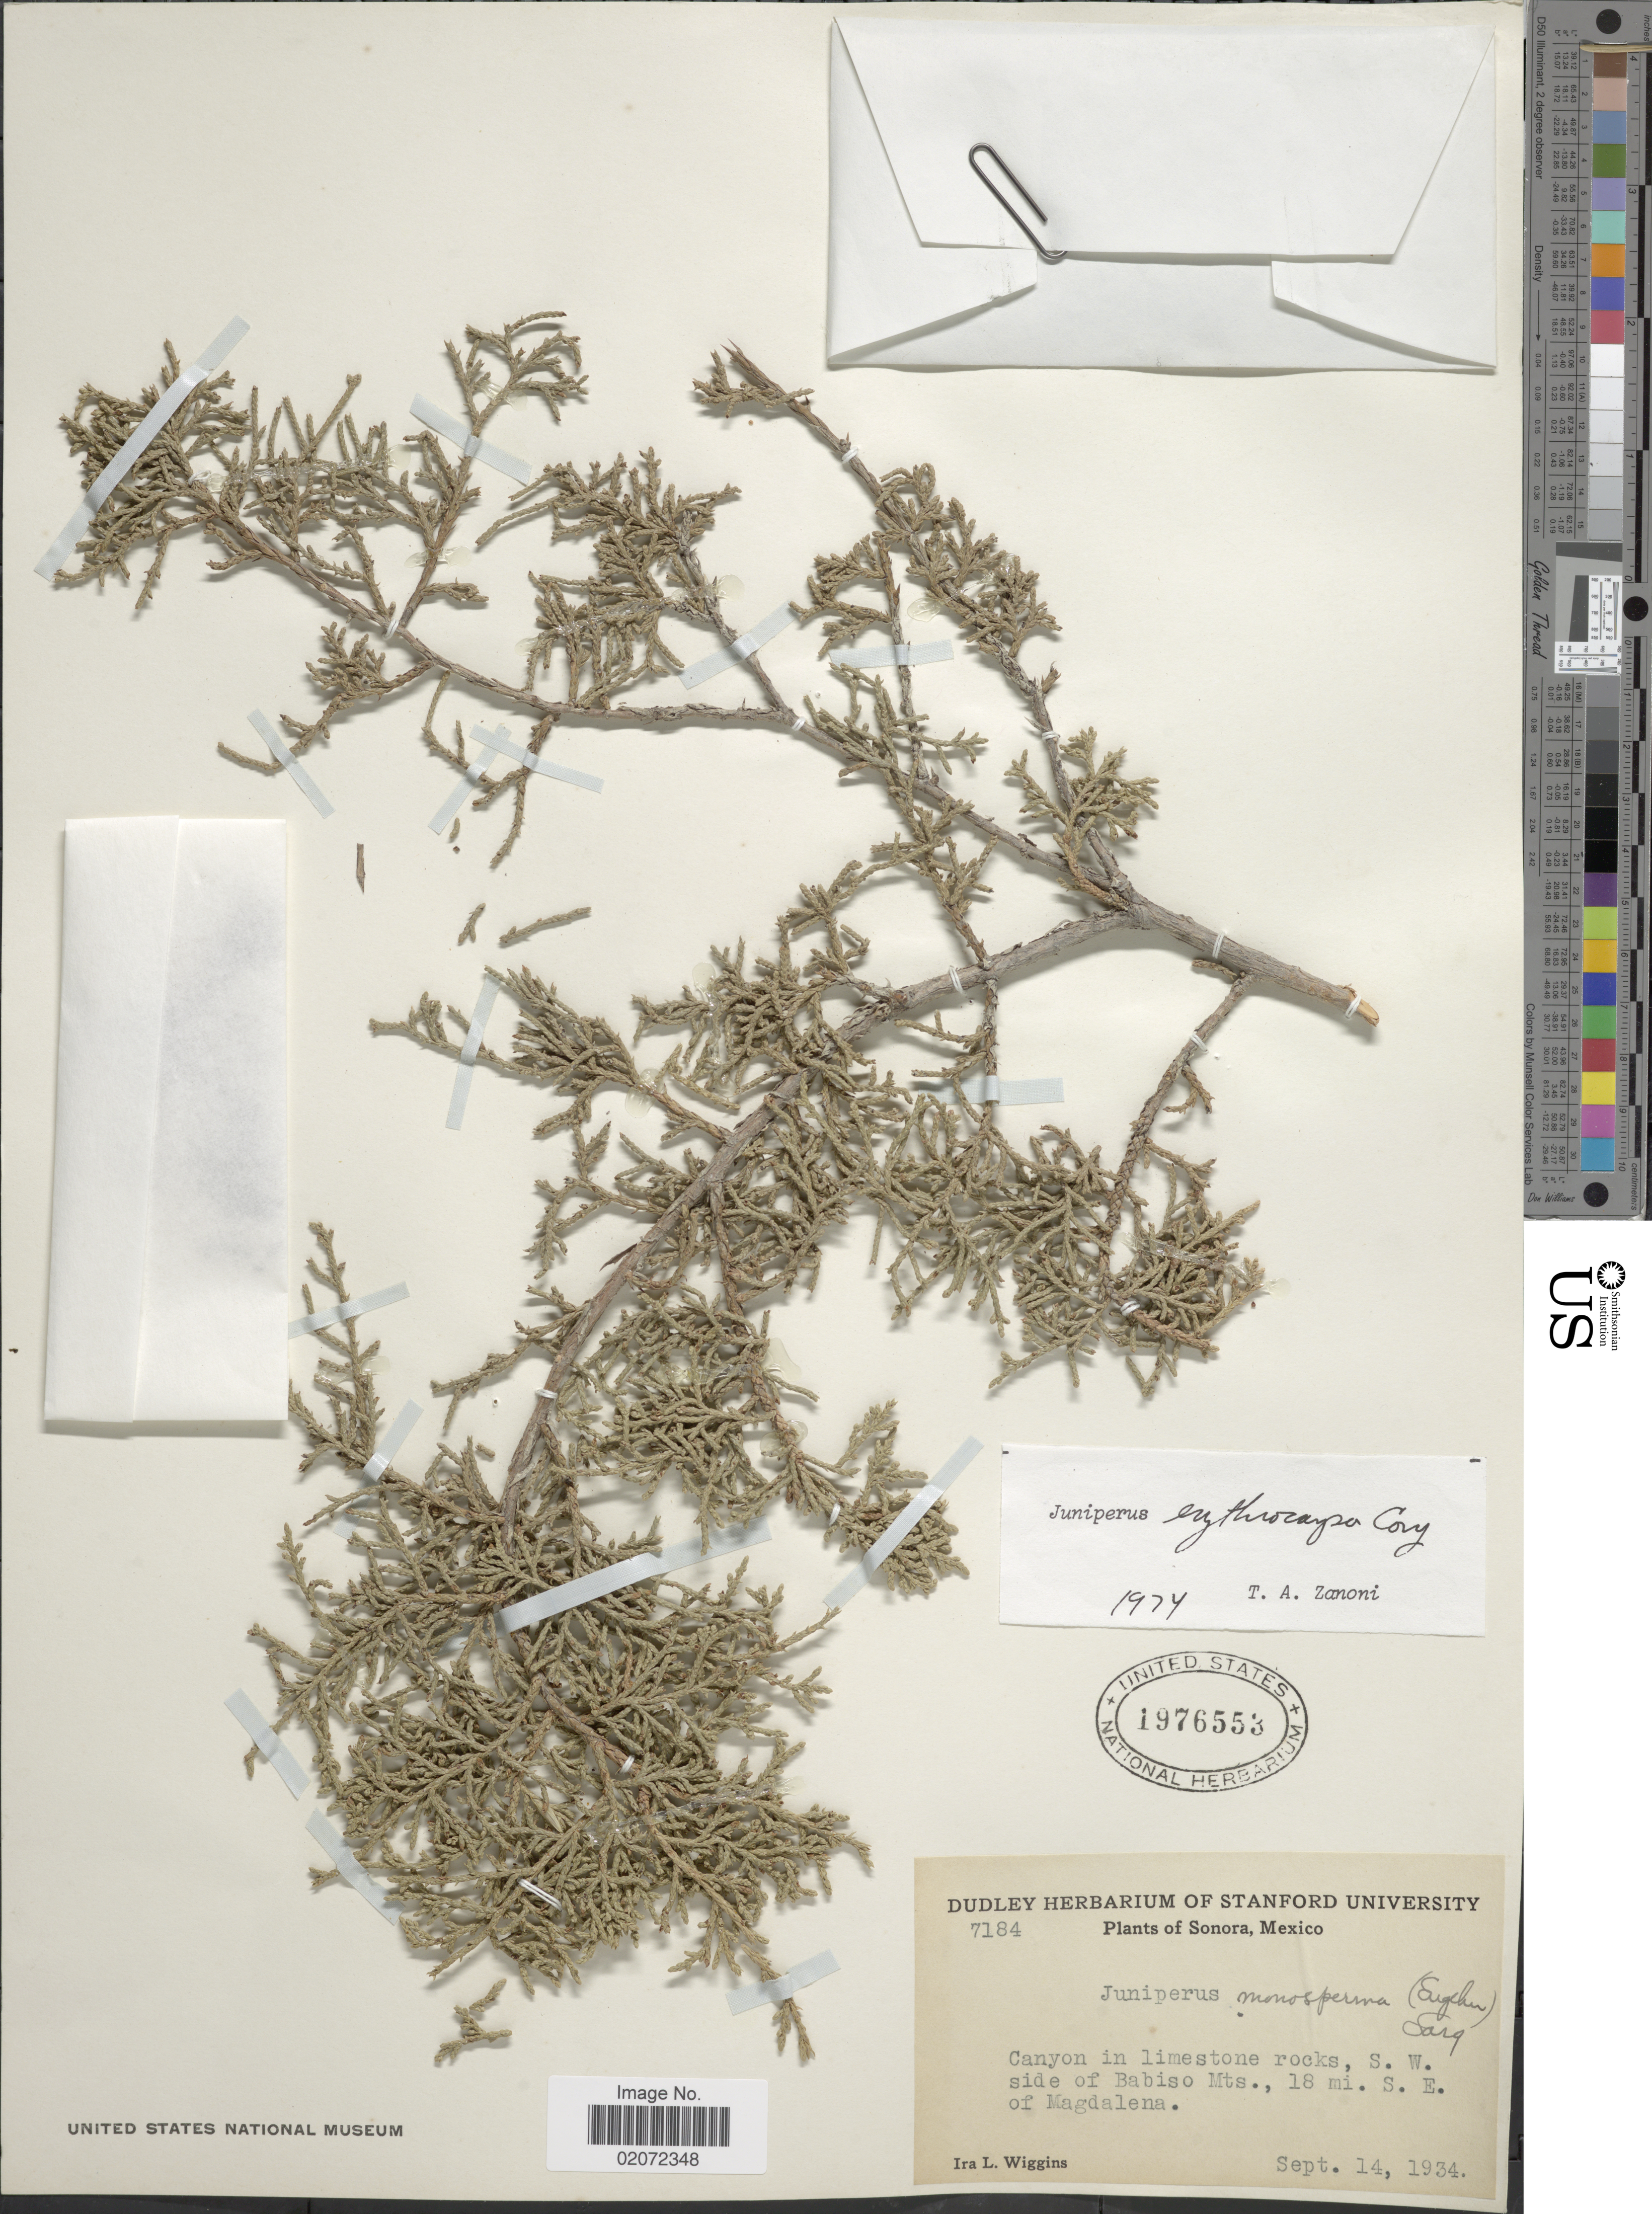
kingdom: Plantae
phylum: Tracheophyta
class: Pinopsida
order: Pinales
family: Cupressaceae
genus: Juniperus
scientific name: Juniperus arizonica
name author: (R.P. Adams) R.P. Adams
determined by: Ferguson, G. M.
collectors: I. L. Wiggins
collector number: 7184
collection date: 1934-09-14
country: Mexico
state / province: Sonora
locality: S. W. side of Babiso Mts., 18 mi. S. E. of Magdalena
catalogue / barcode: US 1976553